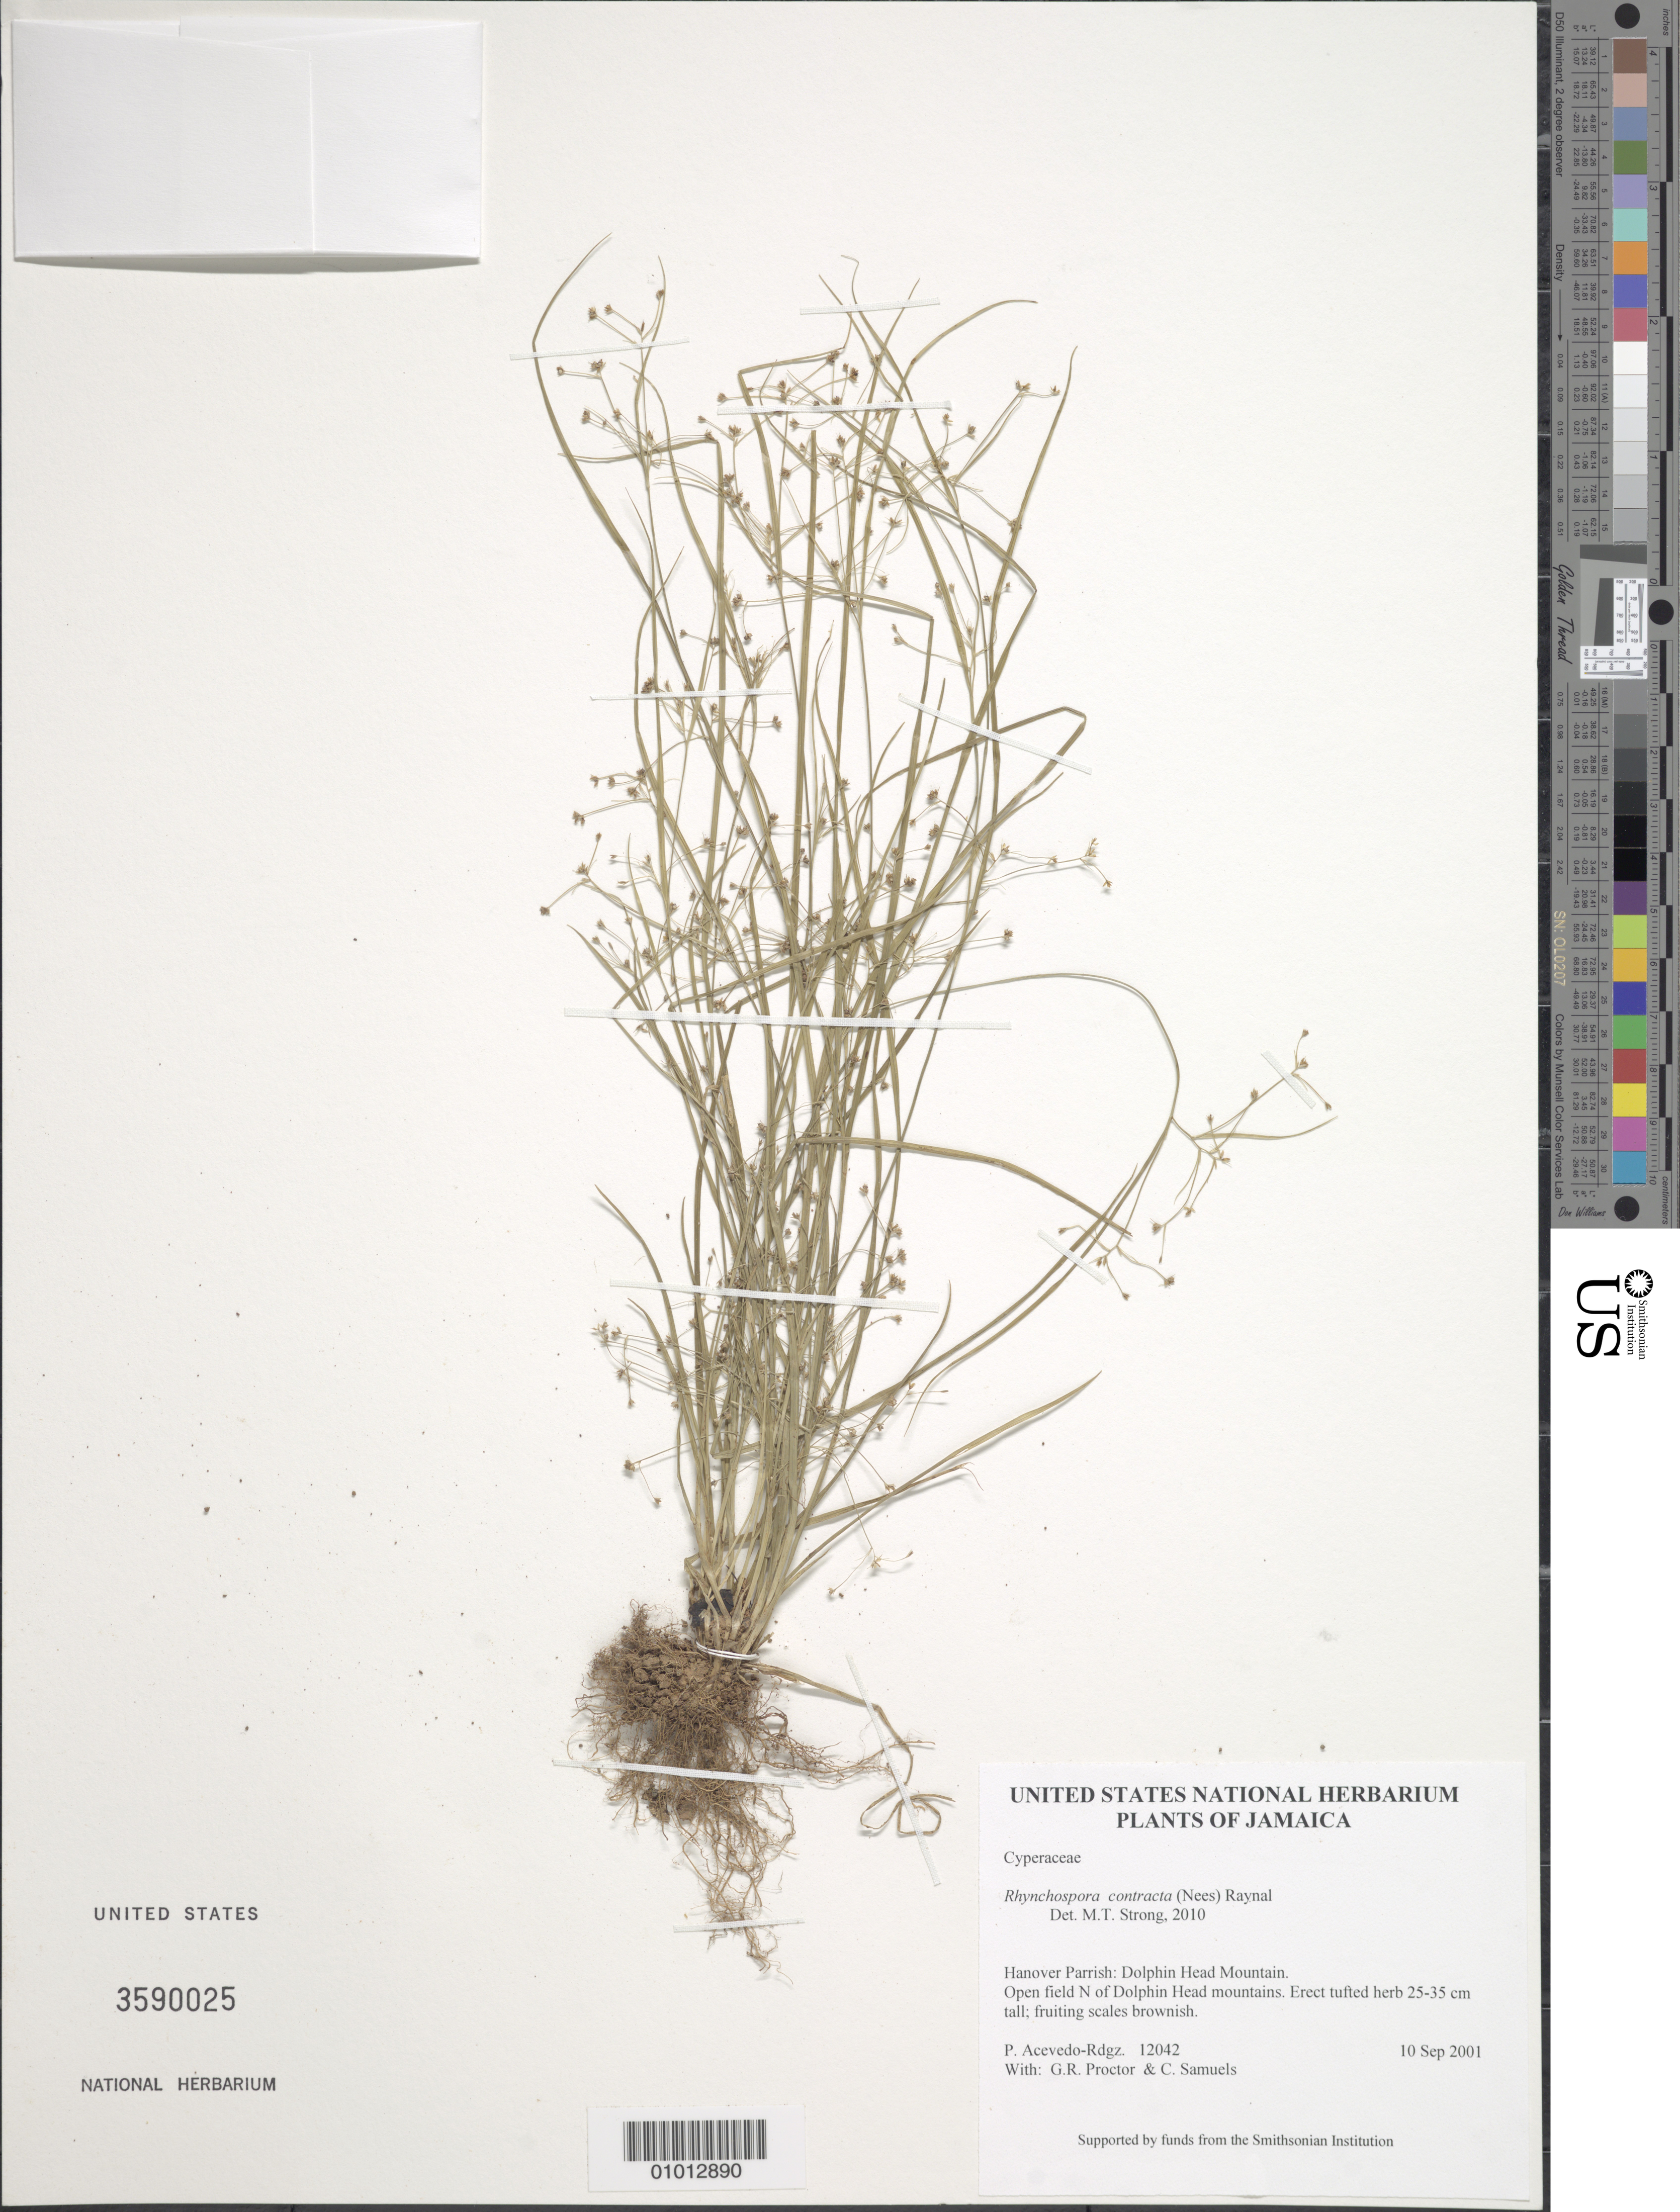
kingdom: Plantae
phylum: Tracheophyta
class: Liliopsida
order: Poales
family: Cyperaceae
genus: Rhynchospora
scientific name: Rhynchospora contracta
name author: (Nees) J. Raynal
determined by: Strong, M. T., (US), Smithsonian Institution - National Museum of Natural History (UNITED STATES)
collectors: P. Acevedo-Rodr., G. R. Proctor & C. Samuels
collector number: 12042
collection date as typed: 10 Sep 2001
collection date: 2001-09-10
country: Jamaica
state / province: Hanover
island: Jamaica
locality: Hanover Parrish: Dolphin Head Mountain.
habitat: Open field N of Dolphin Head mountains.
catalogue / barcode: US 3590025